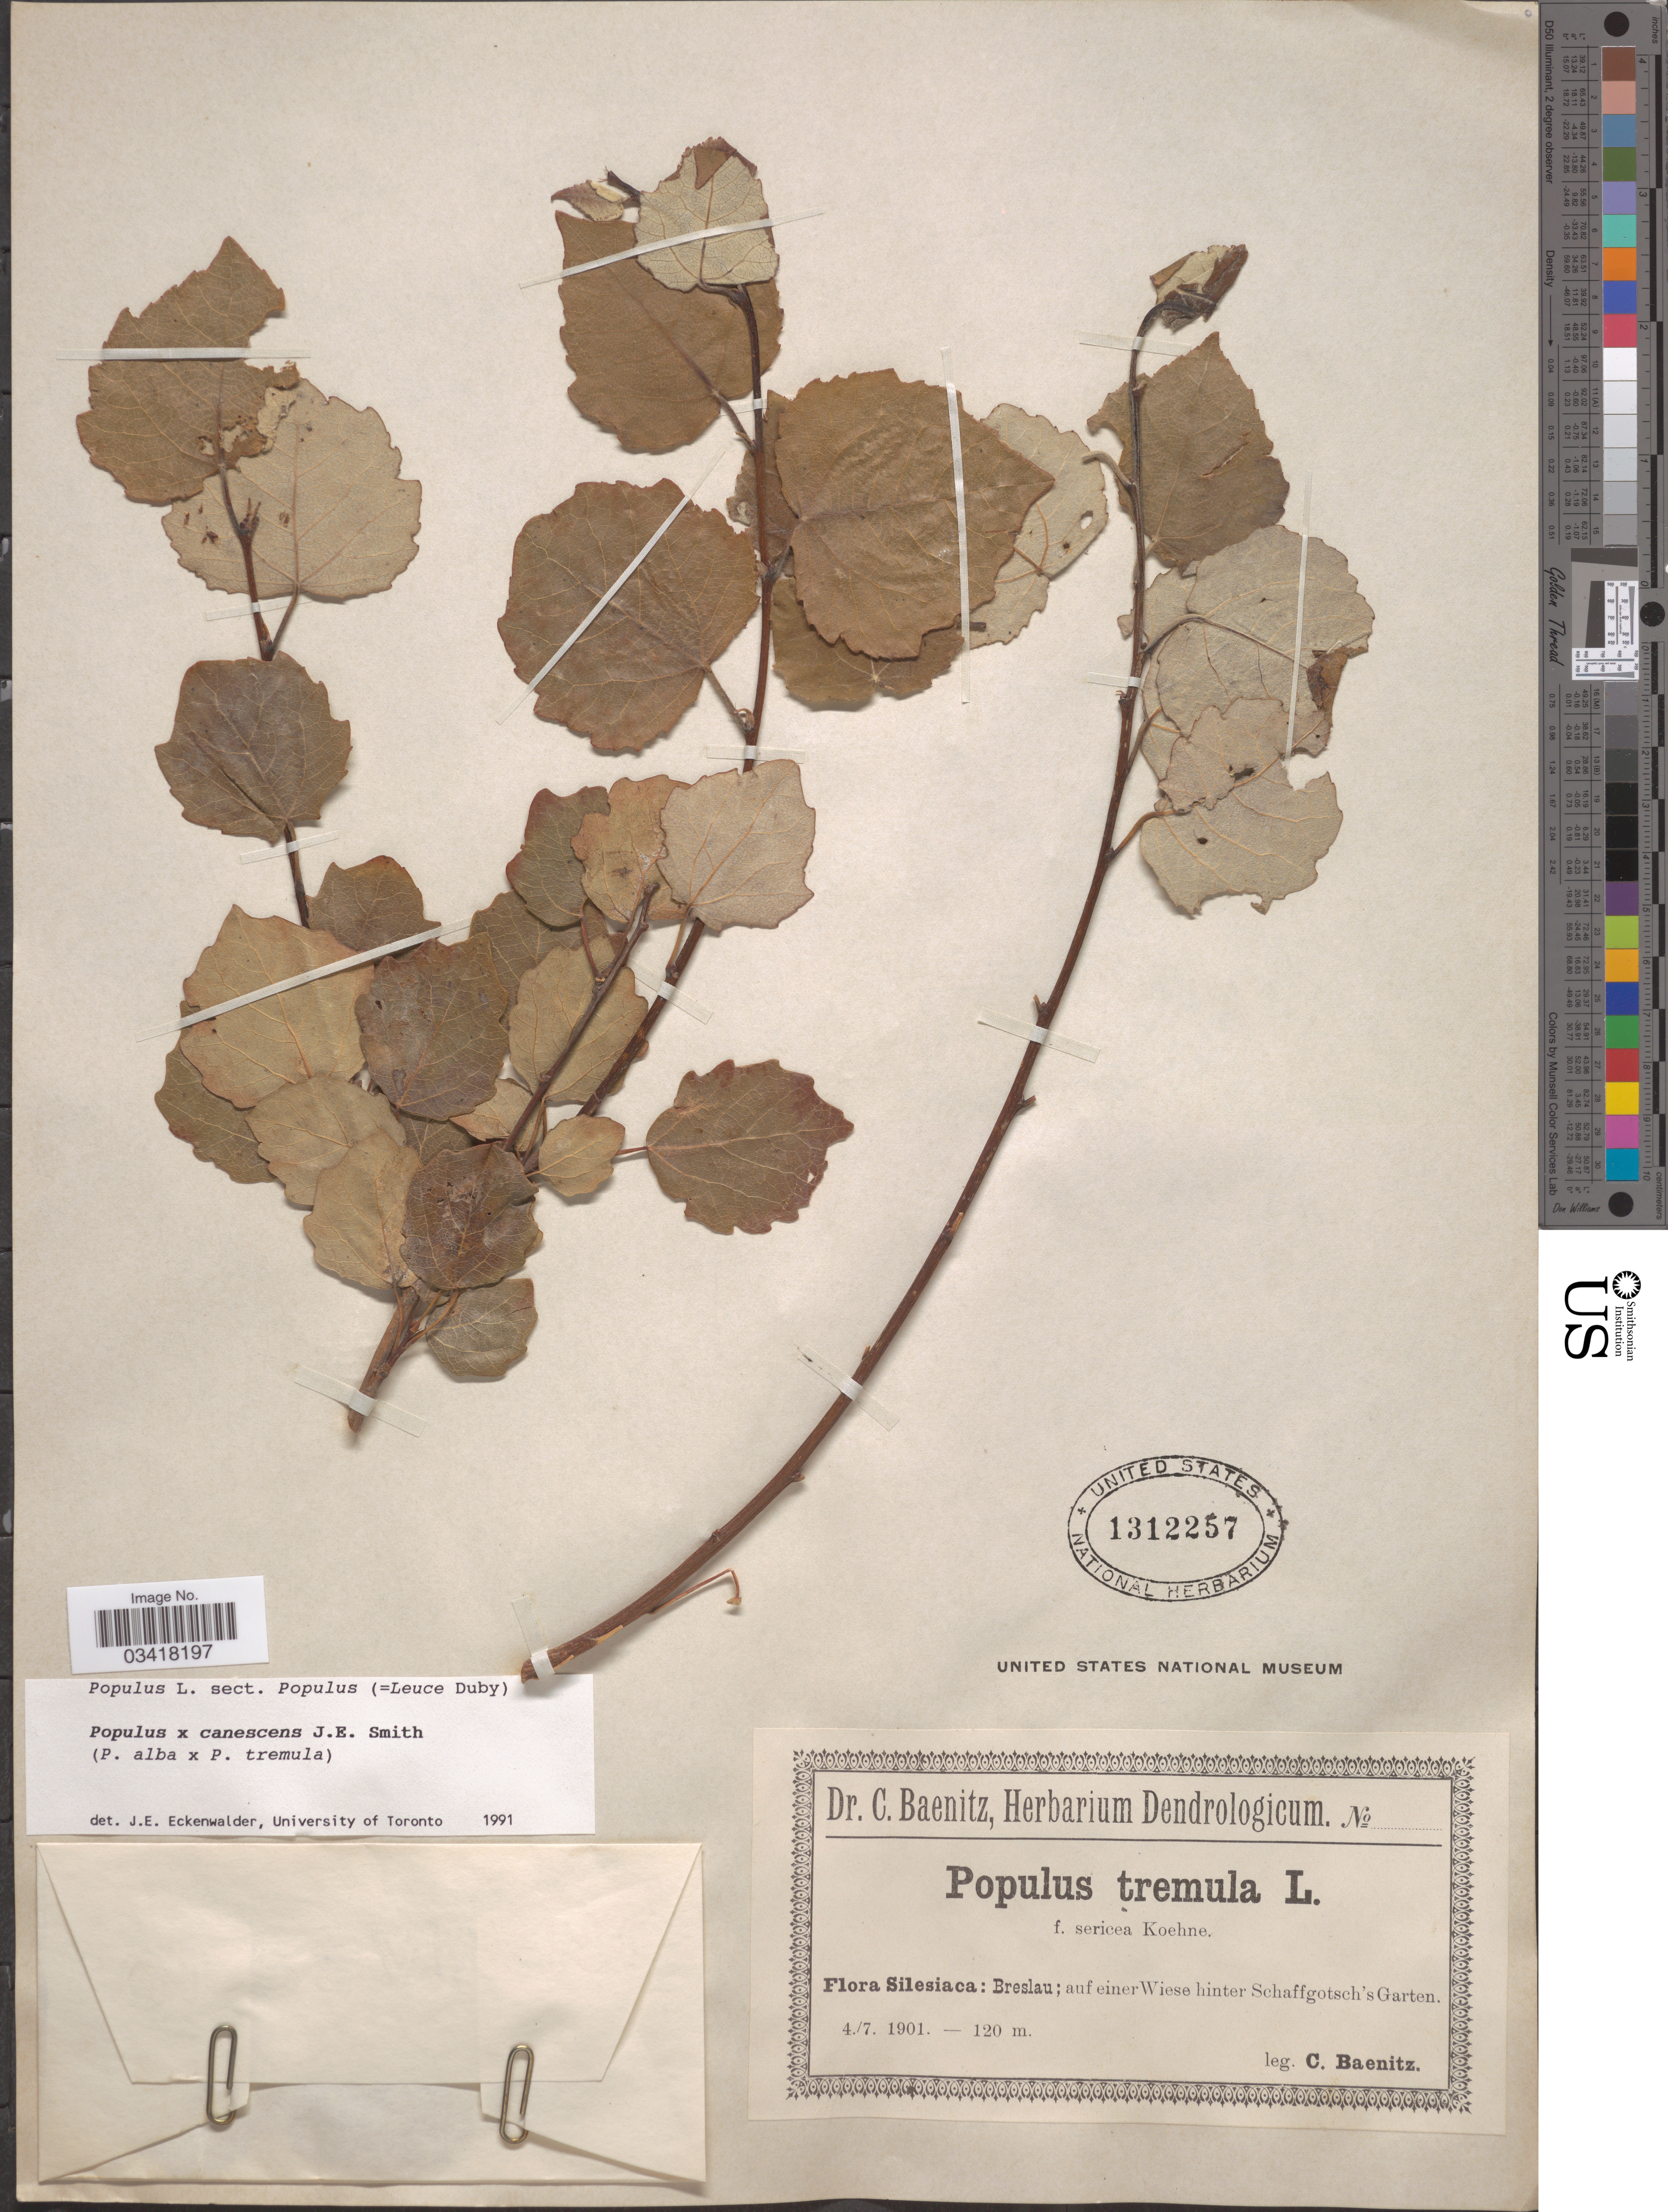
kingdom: Plantae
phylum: Tracheophyta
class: Magnoliopsida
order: Malpighiales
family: Salicaceae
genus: Populus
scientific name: Populus x canescens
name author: (Aiton) Sm.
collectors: C. G. Baenitz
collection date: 1901-07-04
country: Poland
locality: Silesiaca: Breslau; auf einer Wiese hinter Schaffgotsch's Garten.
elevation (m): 120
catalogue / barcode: US 1312257